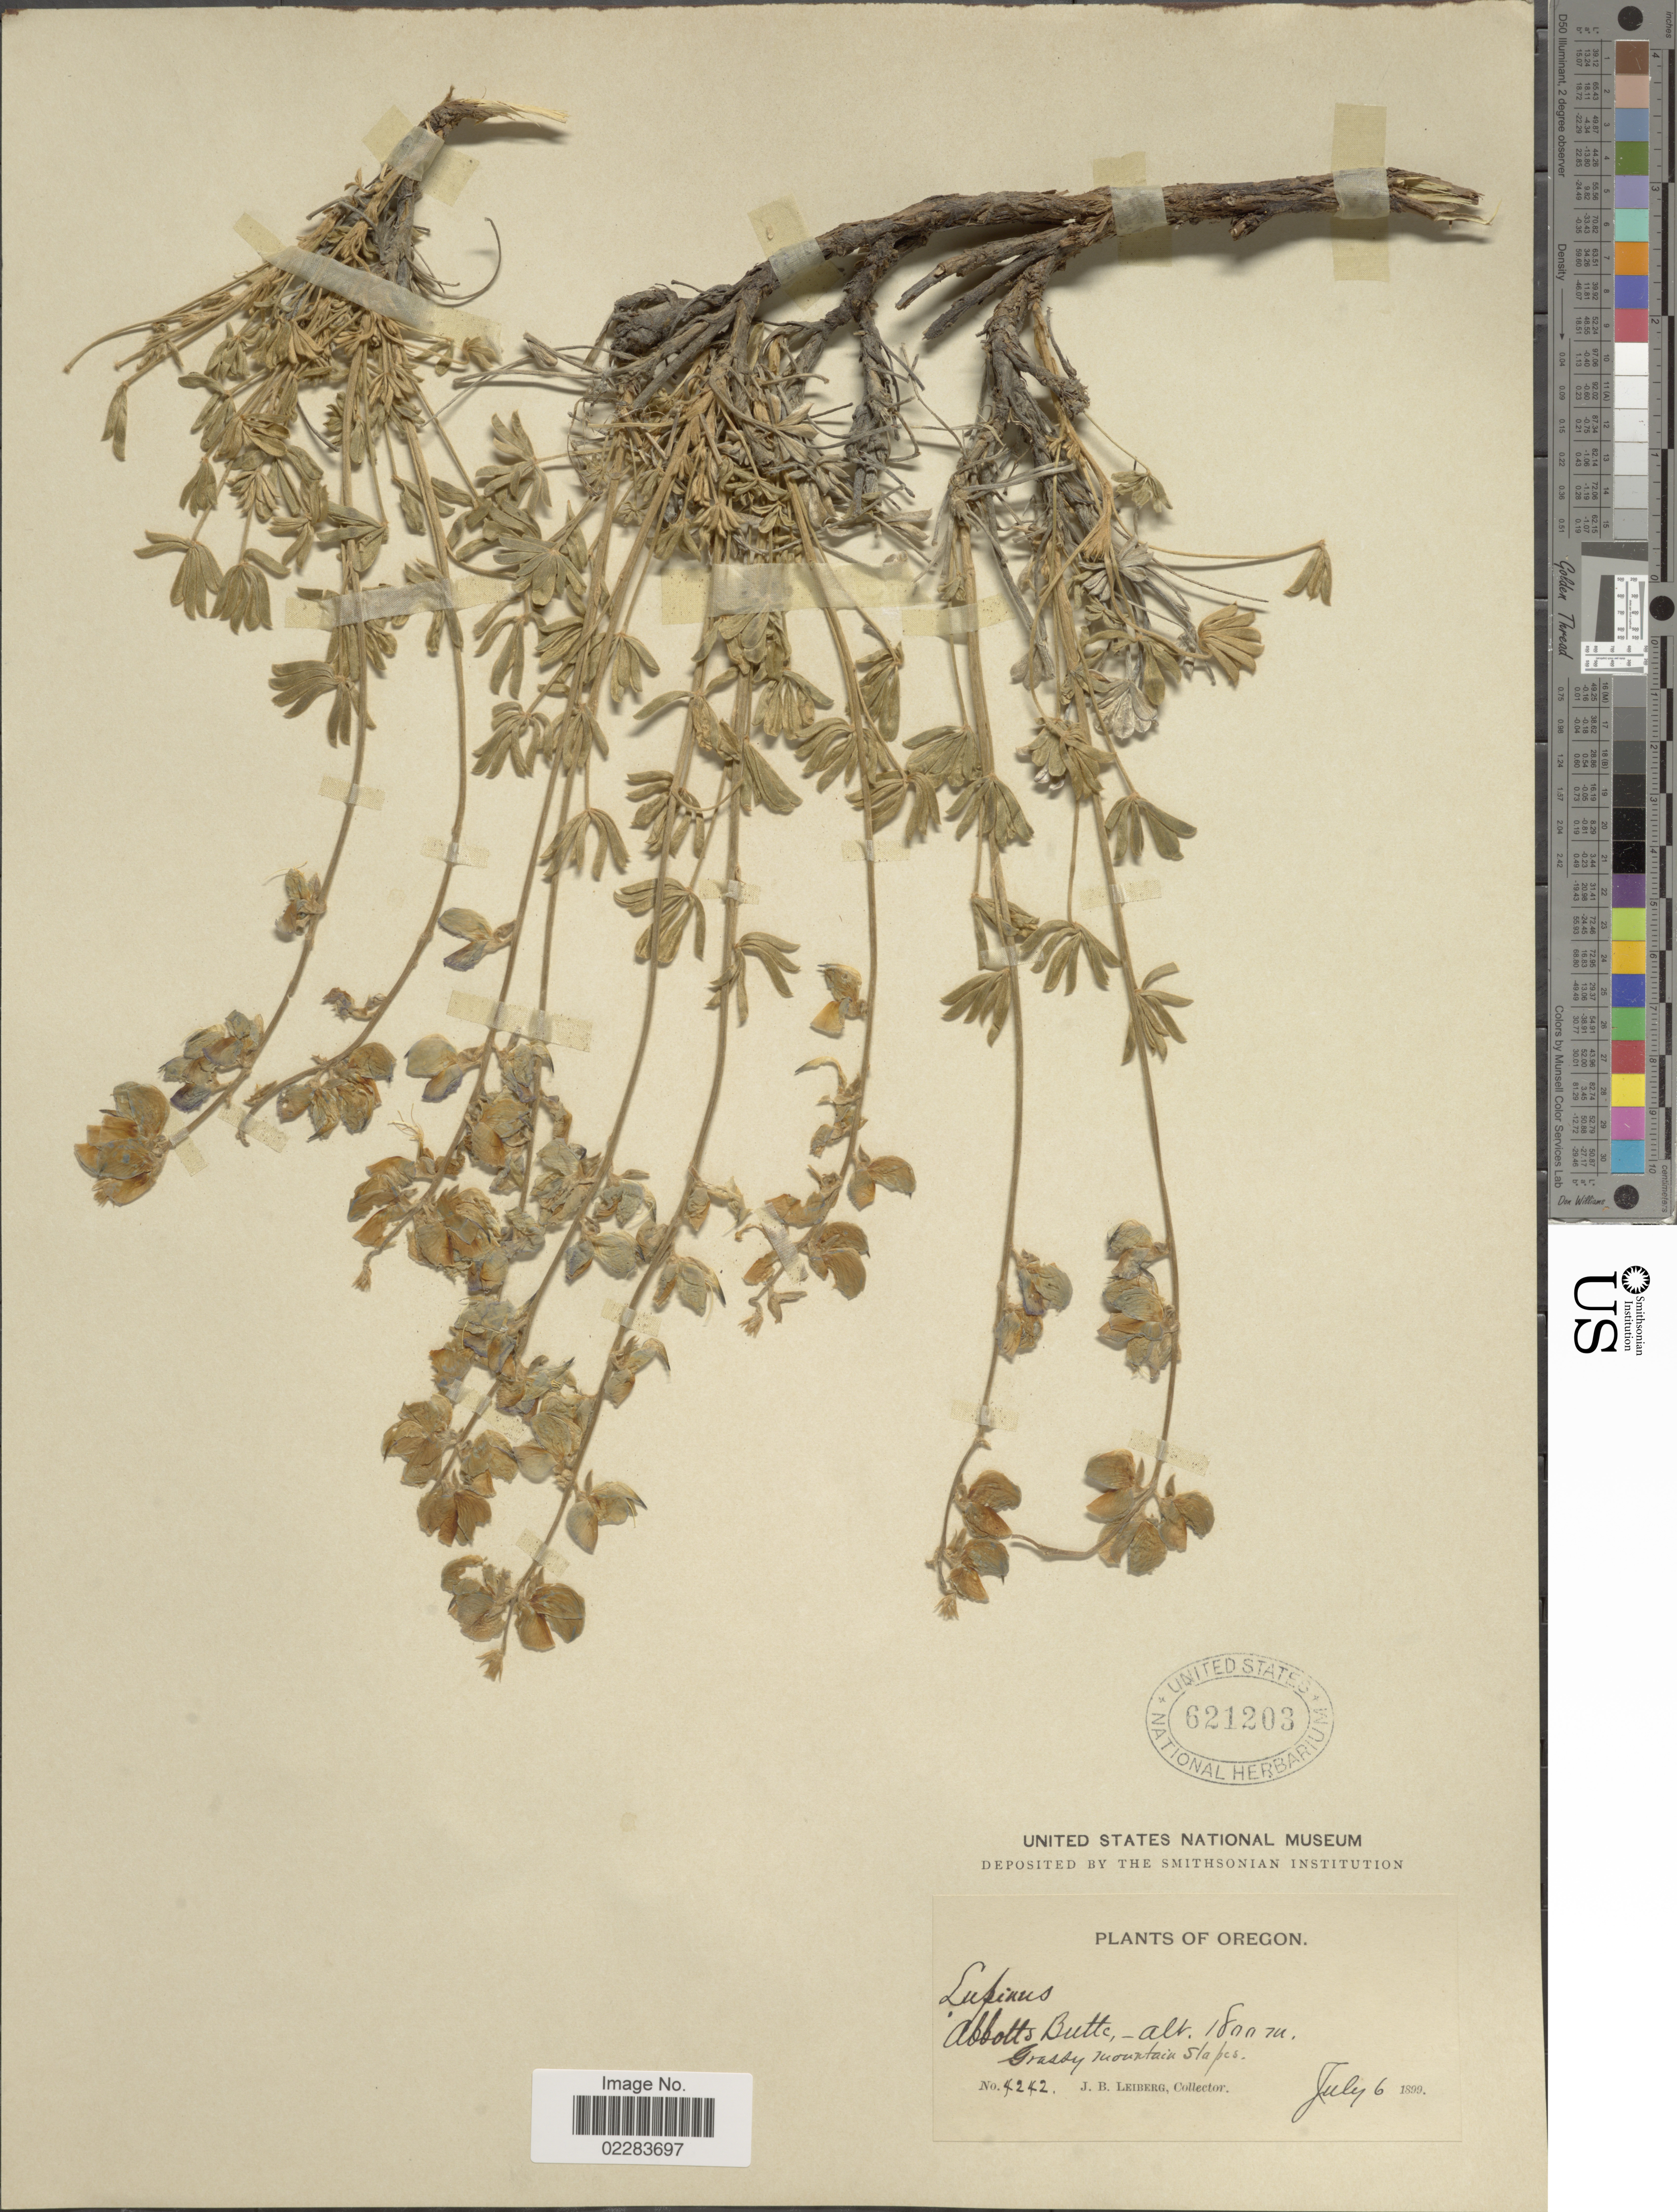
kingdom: Plantae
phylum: Tracheophyta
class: Magnoliopsida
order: Fabales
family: Fabaceae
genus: Lupinus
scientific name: Lupinus albifrons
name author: Benth.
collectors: J. B. Leiberg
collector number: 4242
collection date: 1899-07-06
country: United States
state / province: Oregon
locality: Abbots Butte. grassy mountain slopes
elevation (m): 1800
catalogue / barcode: US 621203